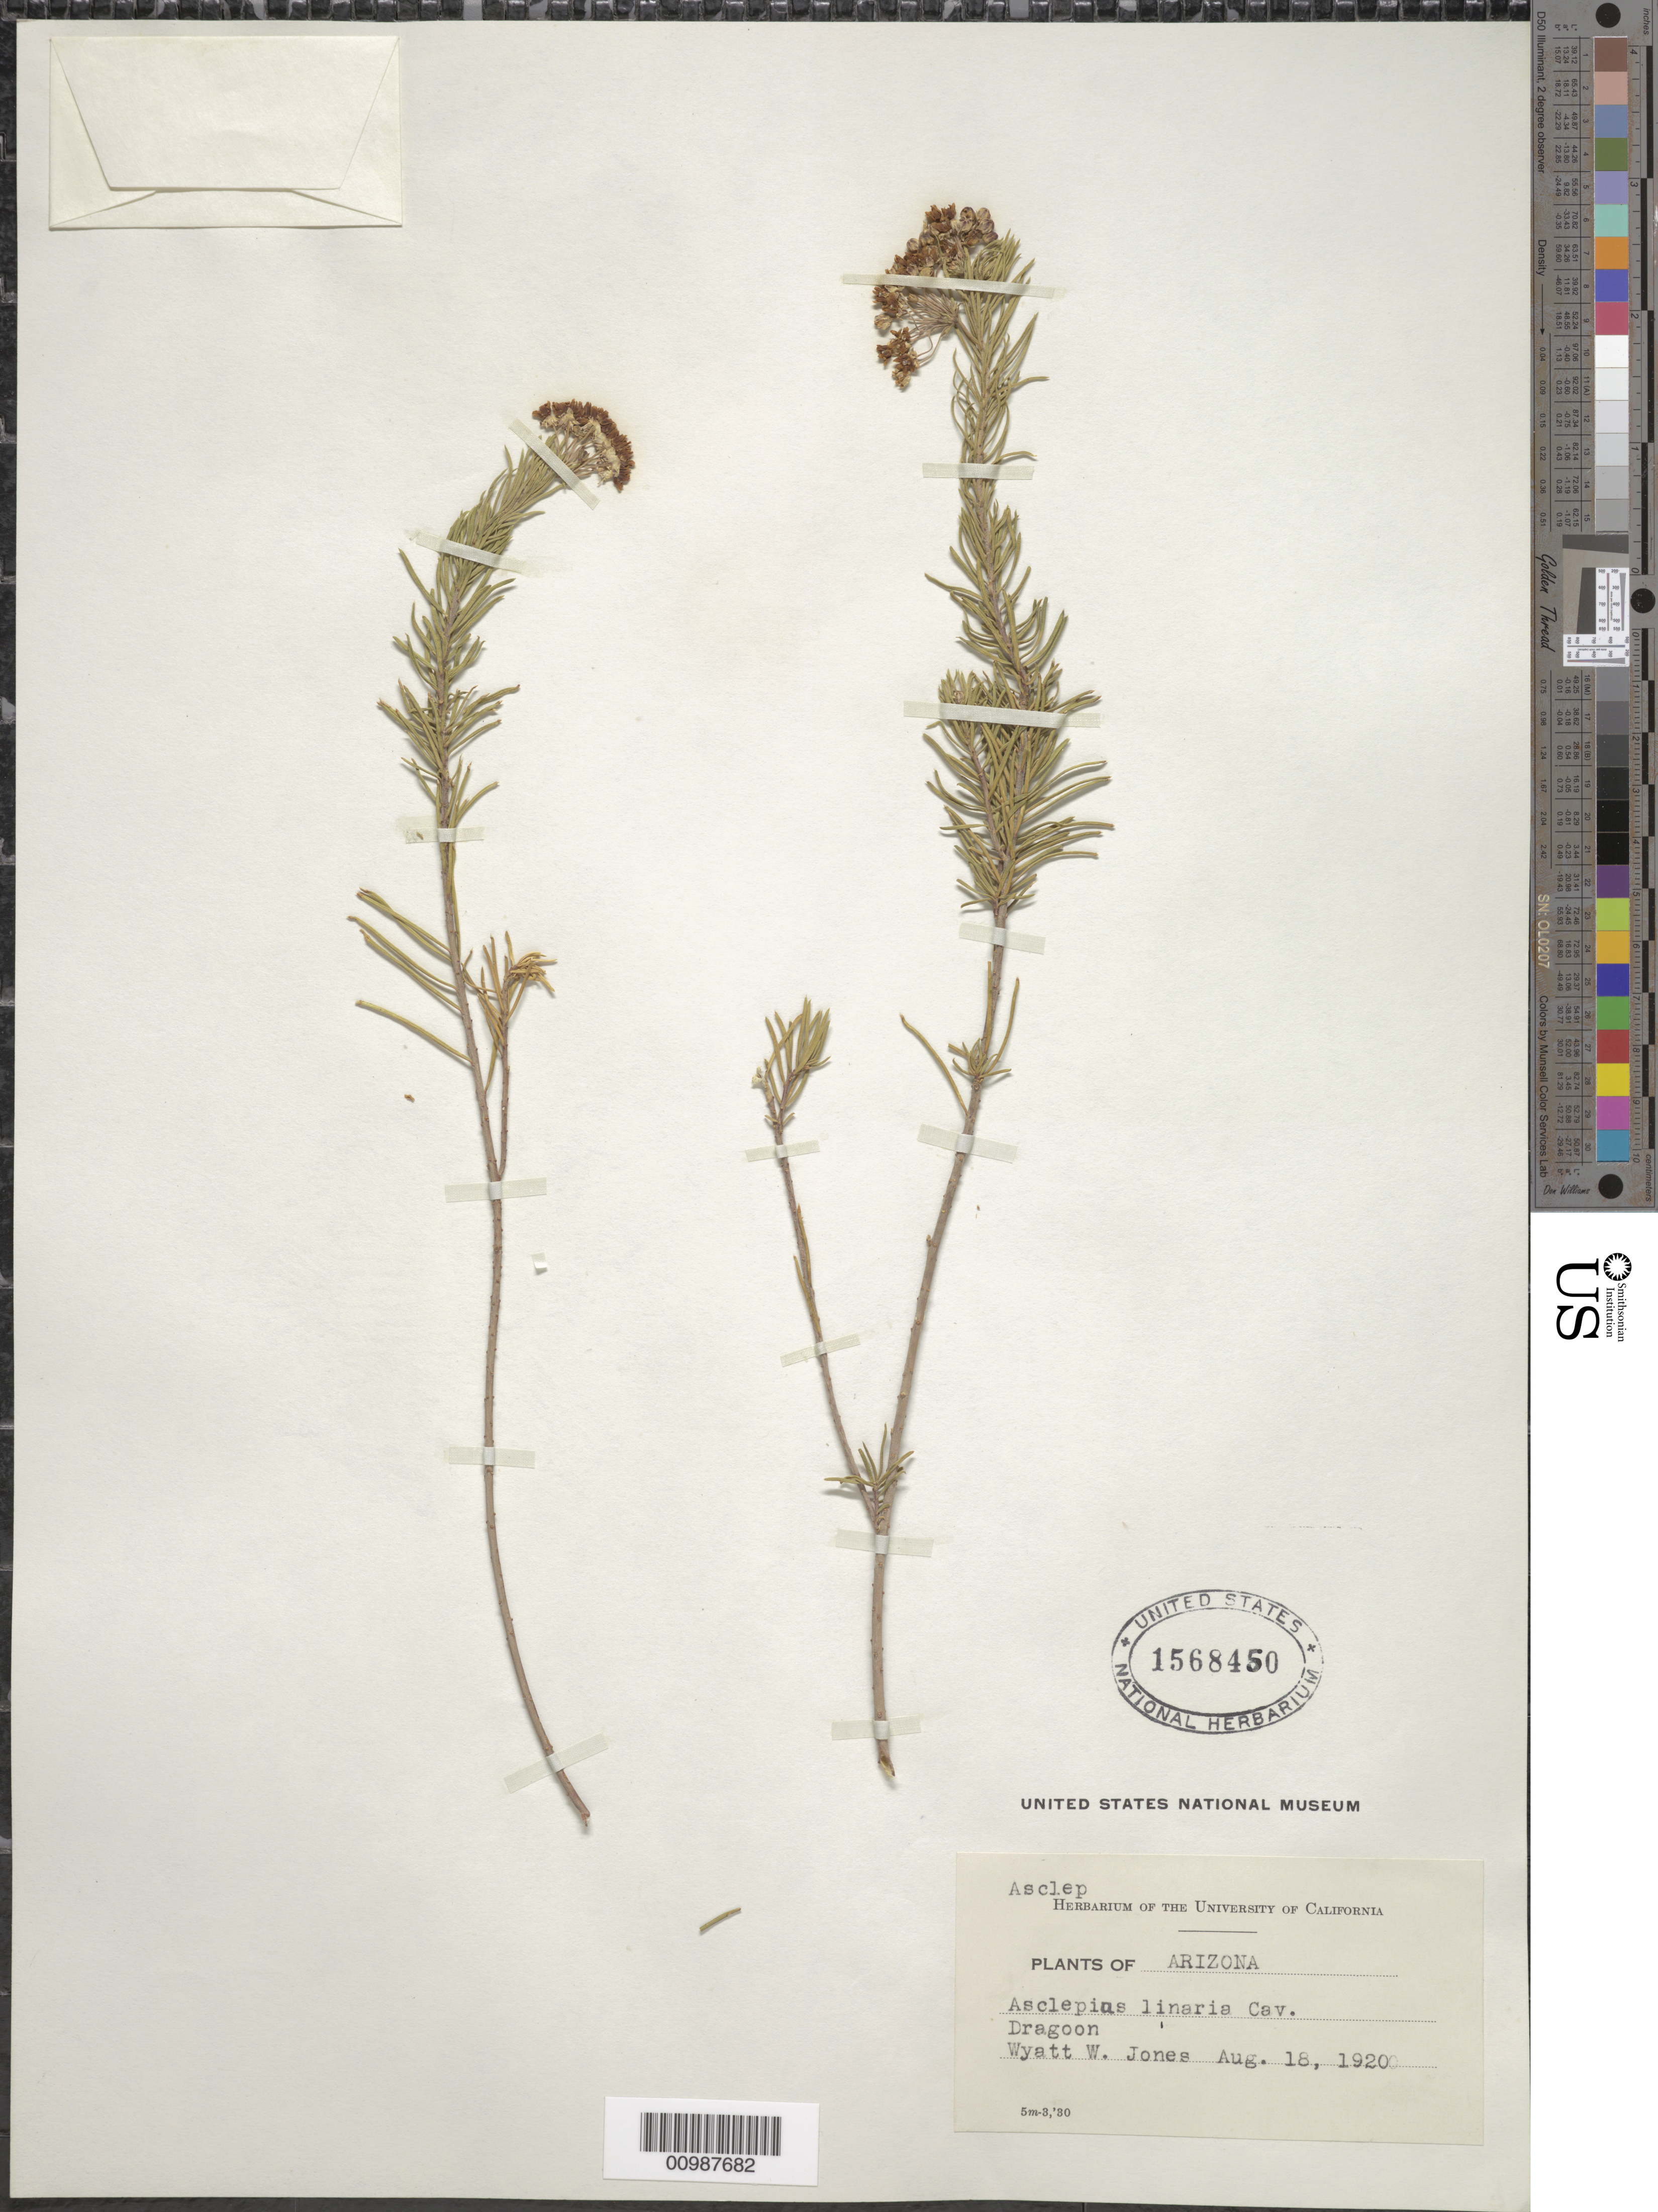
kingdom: Plantae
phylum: Tracheophyta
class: Magnoliopsida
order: Gentianales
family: Apocynaceae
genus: Asclepias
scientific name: Asclepias linaria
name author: Cav.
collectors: W. W. Jones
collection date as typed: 18 Aug 1920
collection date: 1920-08-18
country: United States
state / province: Arizona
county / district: Cochise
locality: Dragoon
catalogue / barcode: US 1568450